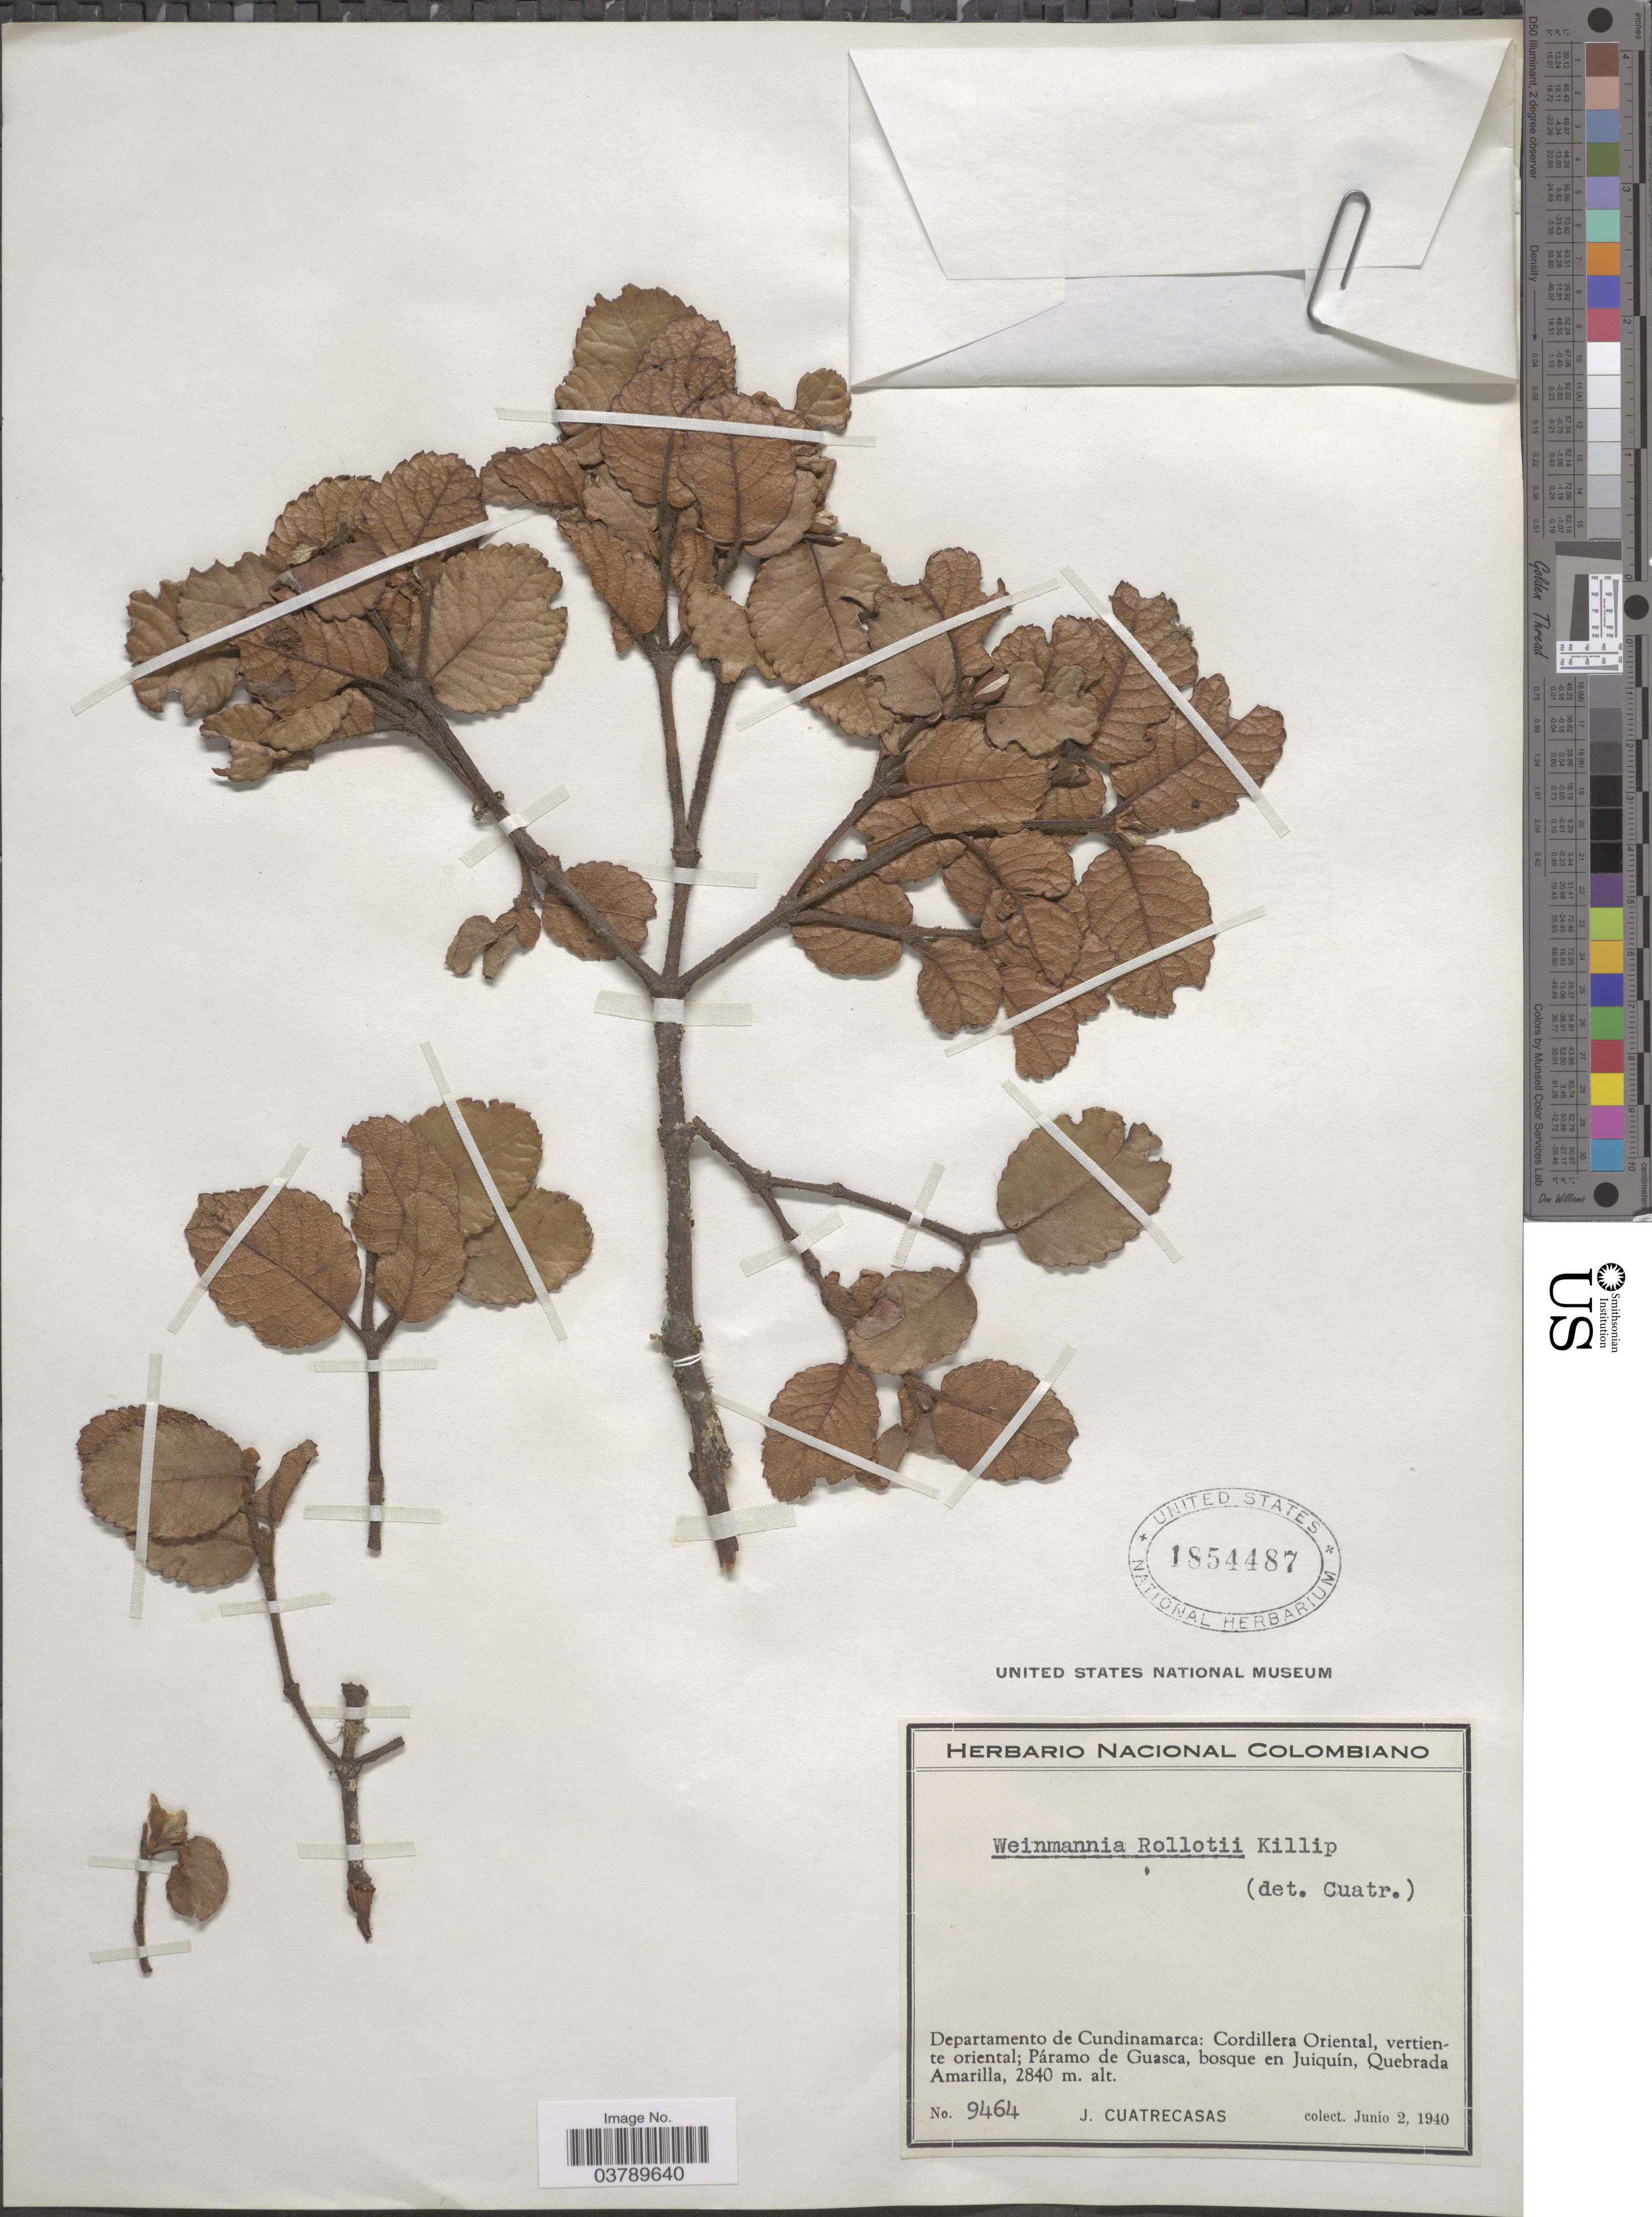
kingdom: Plantae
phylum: Tracheophyta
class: Magnoliopsida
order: Oxalidales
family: Cunoniaceae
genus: Weinmannia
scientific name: Weinmannia rollottii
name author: Killip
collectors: J. Cuatrecasas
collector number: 9464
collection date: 1940-06-02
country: Colombia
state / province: Cundinamarca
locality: Departamento de Cundinamarca: Cordillera Oriental, vertiente oriental; Páramo de Guasca, bosque en Juiquín, Quebrada Amarilla.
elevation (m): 2840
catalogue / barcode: US 1854487